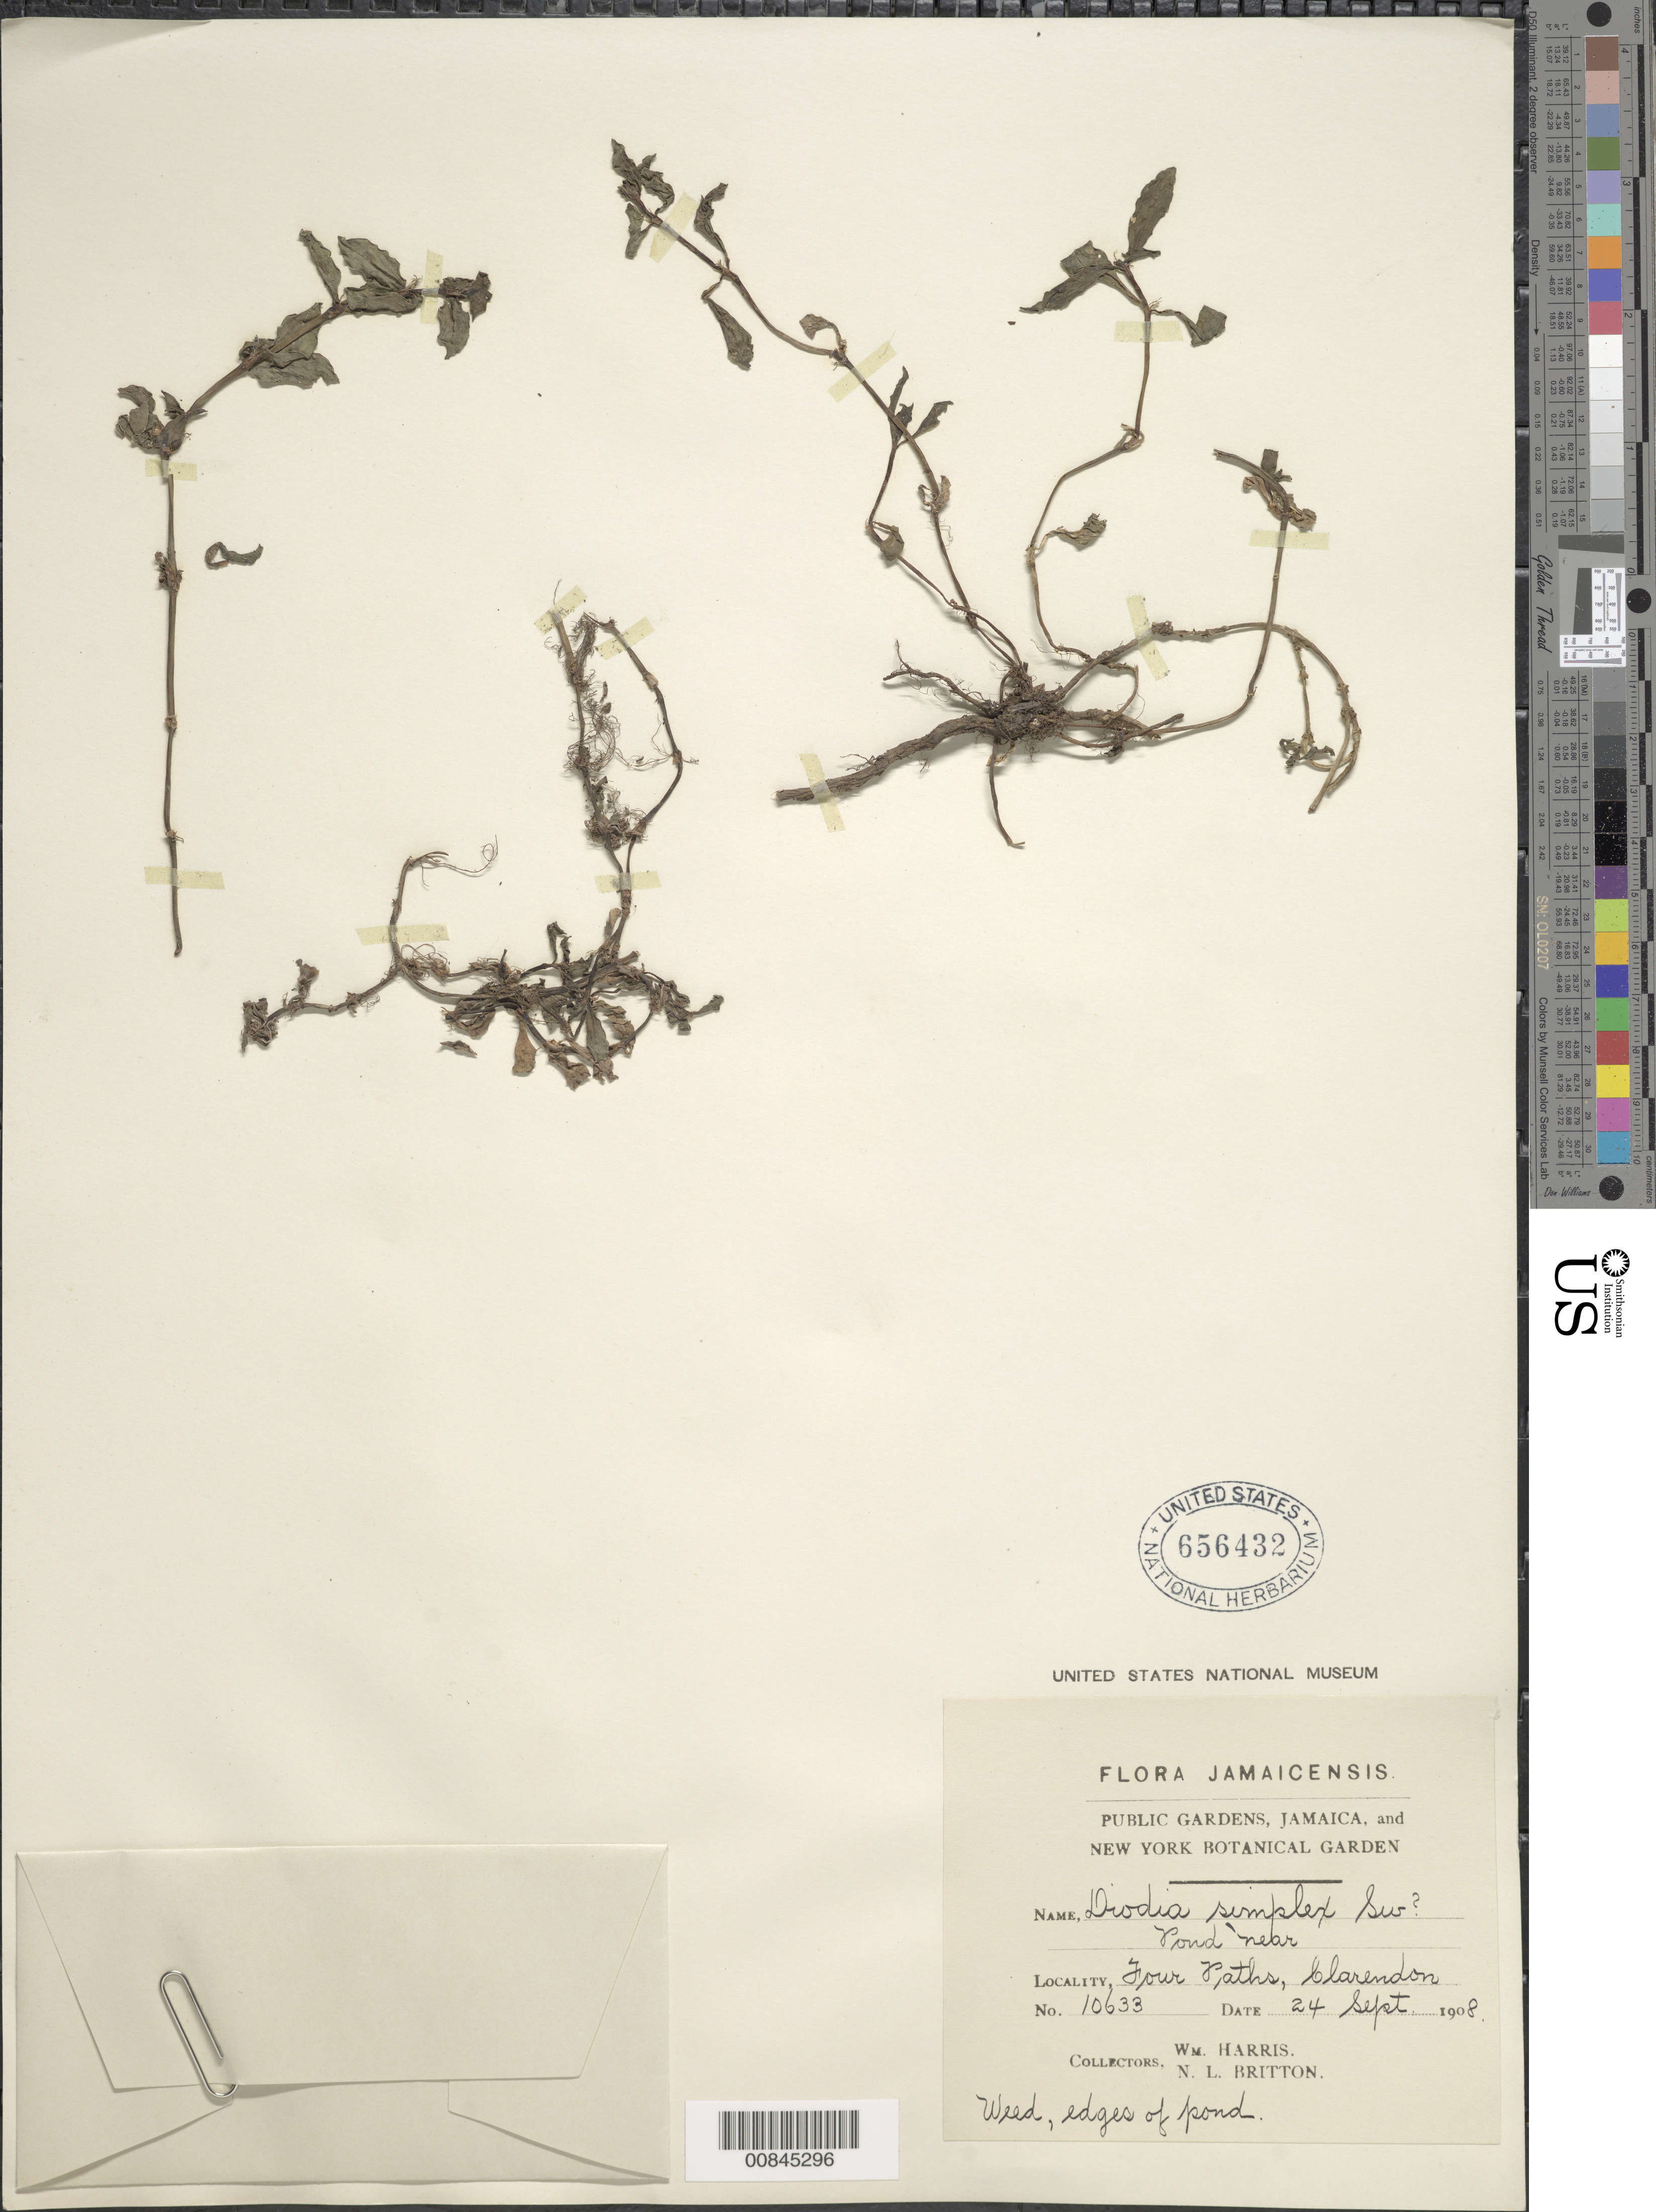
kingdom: Plantae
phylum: Tracheophyta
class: Magnoliopsida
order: Gentianales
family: Rubiaceae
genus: Diodia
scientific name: Diodia simplex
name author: Sw.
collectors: W. H. Harris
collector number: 10633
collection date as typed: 24 Sep 1908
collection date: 1908-09-24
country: Jamaica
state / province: Clarendon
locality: Four Paths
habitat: Edges of pond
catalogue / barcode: US 656432